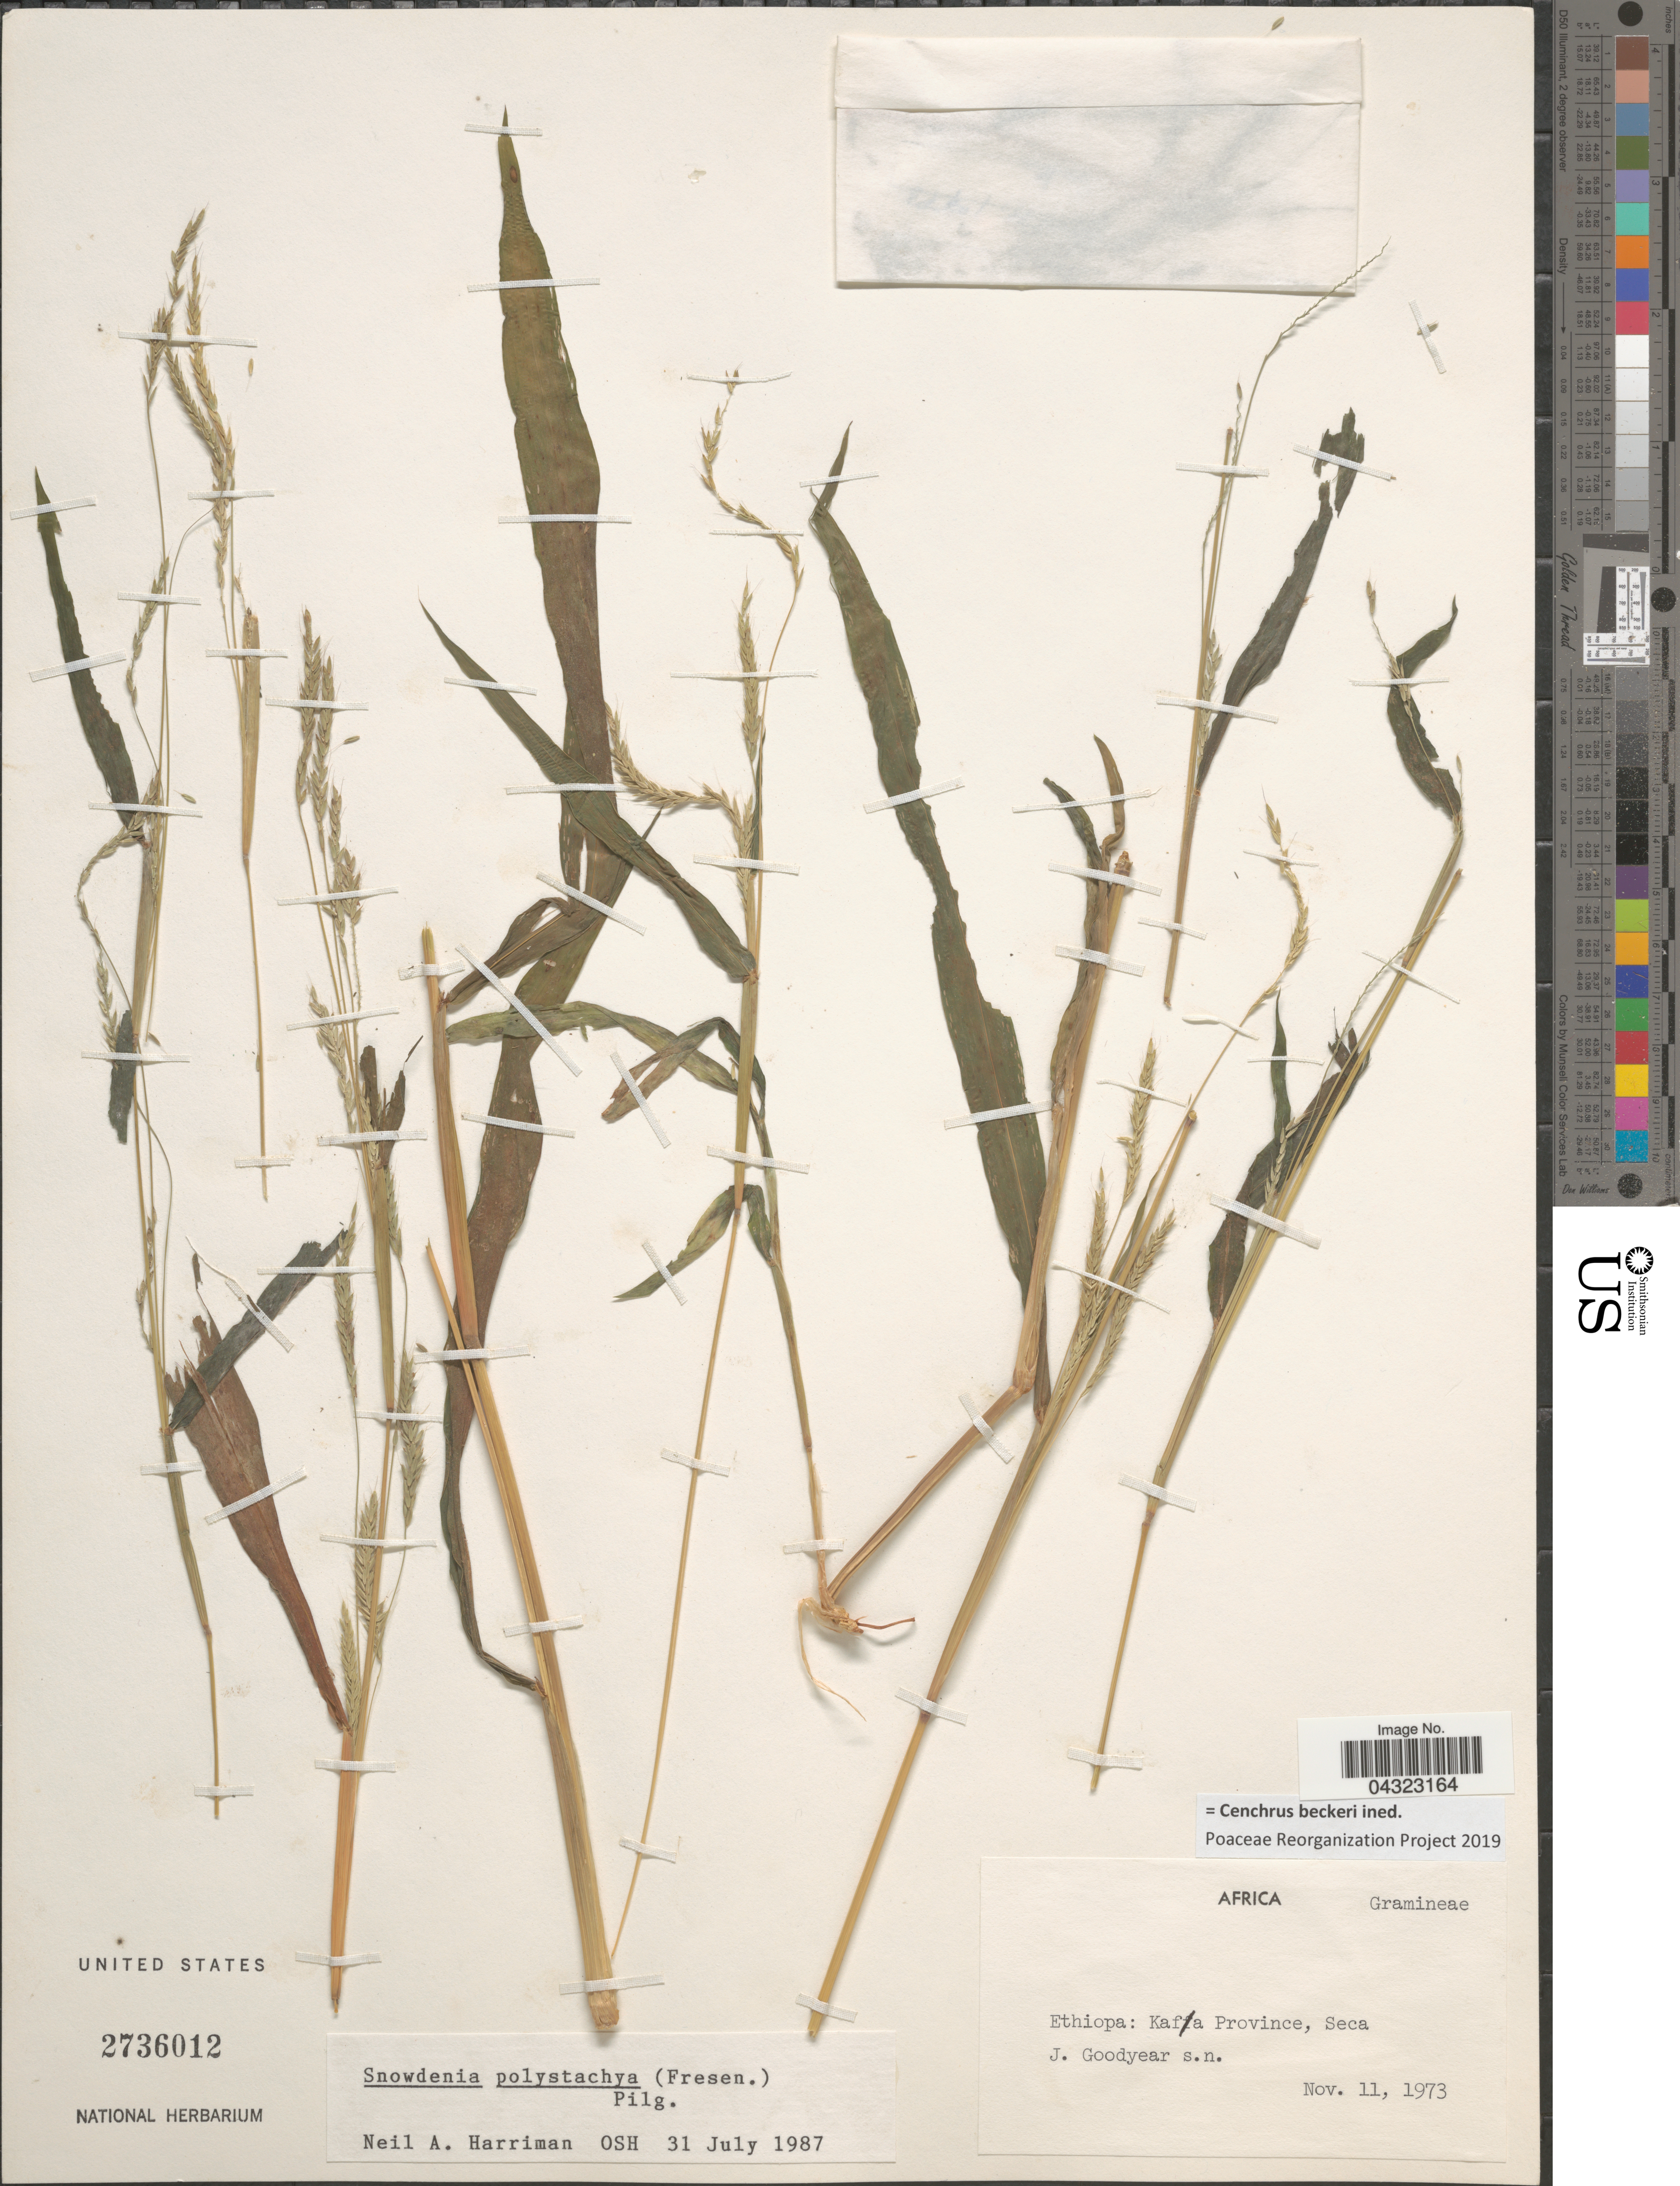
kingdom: Plantae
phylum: Tracheophyta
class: Liliopsida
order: Poales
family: Poaceae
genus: Cenchrus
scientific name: Cenchrus beckerii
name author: ined prp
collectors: J. Goodyear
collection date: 1973-11-11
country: Ethiopia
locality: Kafa Province, Seca.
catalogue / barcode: US 2736012